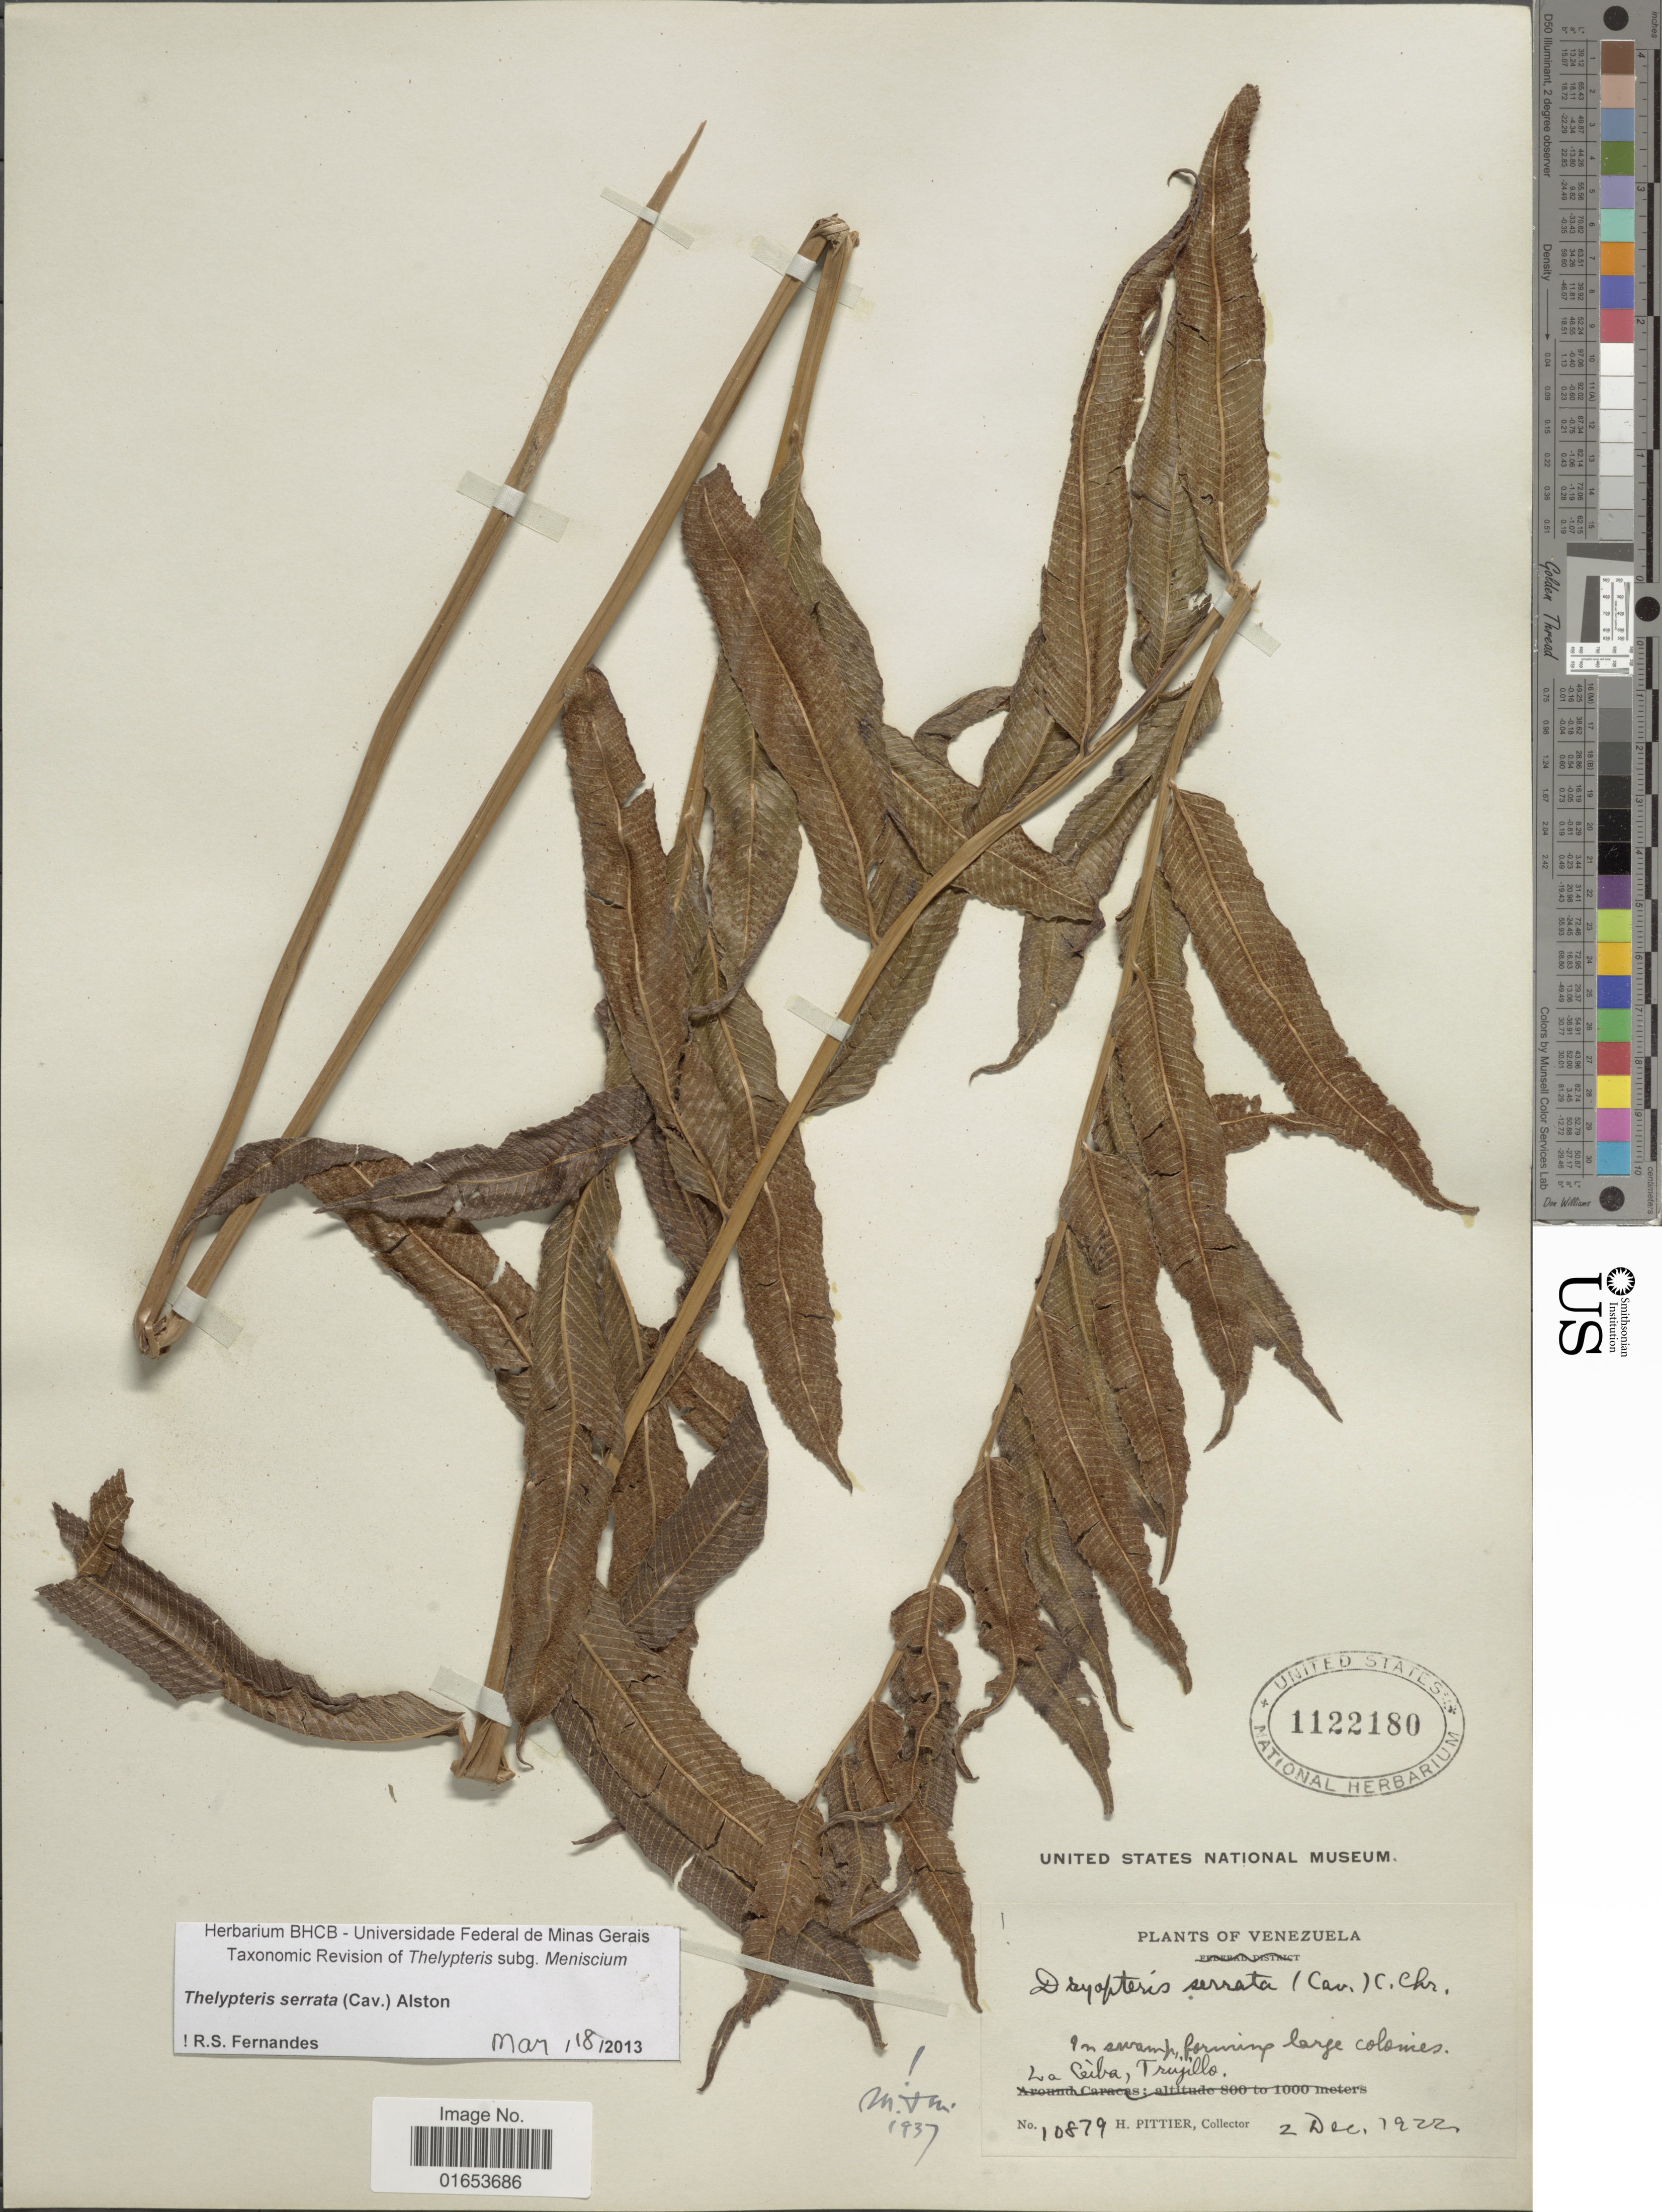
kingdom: Plantae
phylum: Tracheophyta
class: Polypodiopsida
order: Polypodiales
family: Thelypteridaceae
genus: Meniscium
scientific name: Meniscium serratum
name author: Cav.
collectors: H. F. Pittier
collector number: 10879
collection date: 1922-12-02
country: Venezuela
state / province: Trujillo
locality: La Ceiba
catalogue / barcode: US 1122180